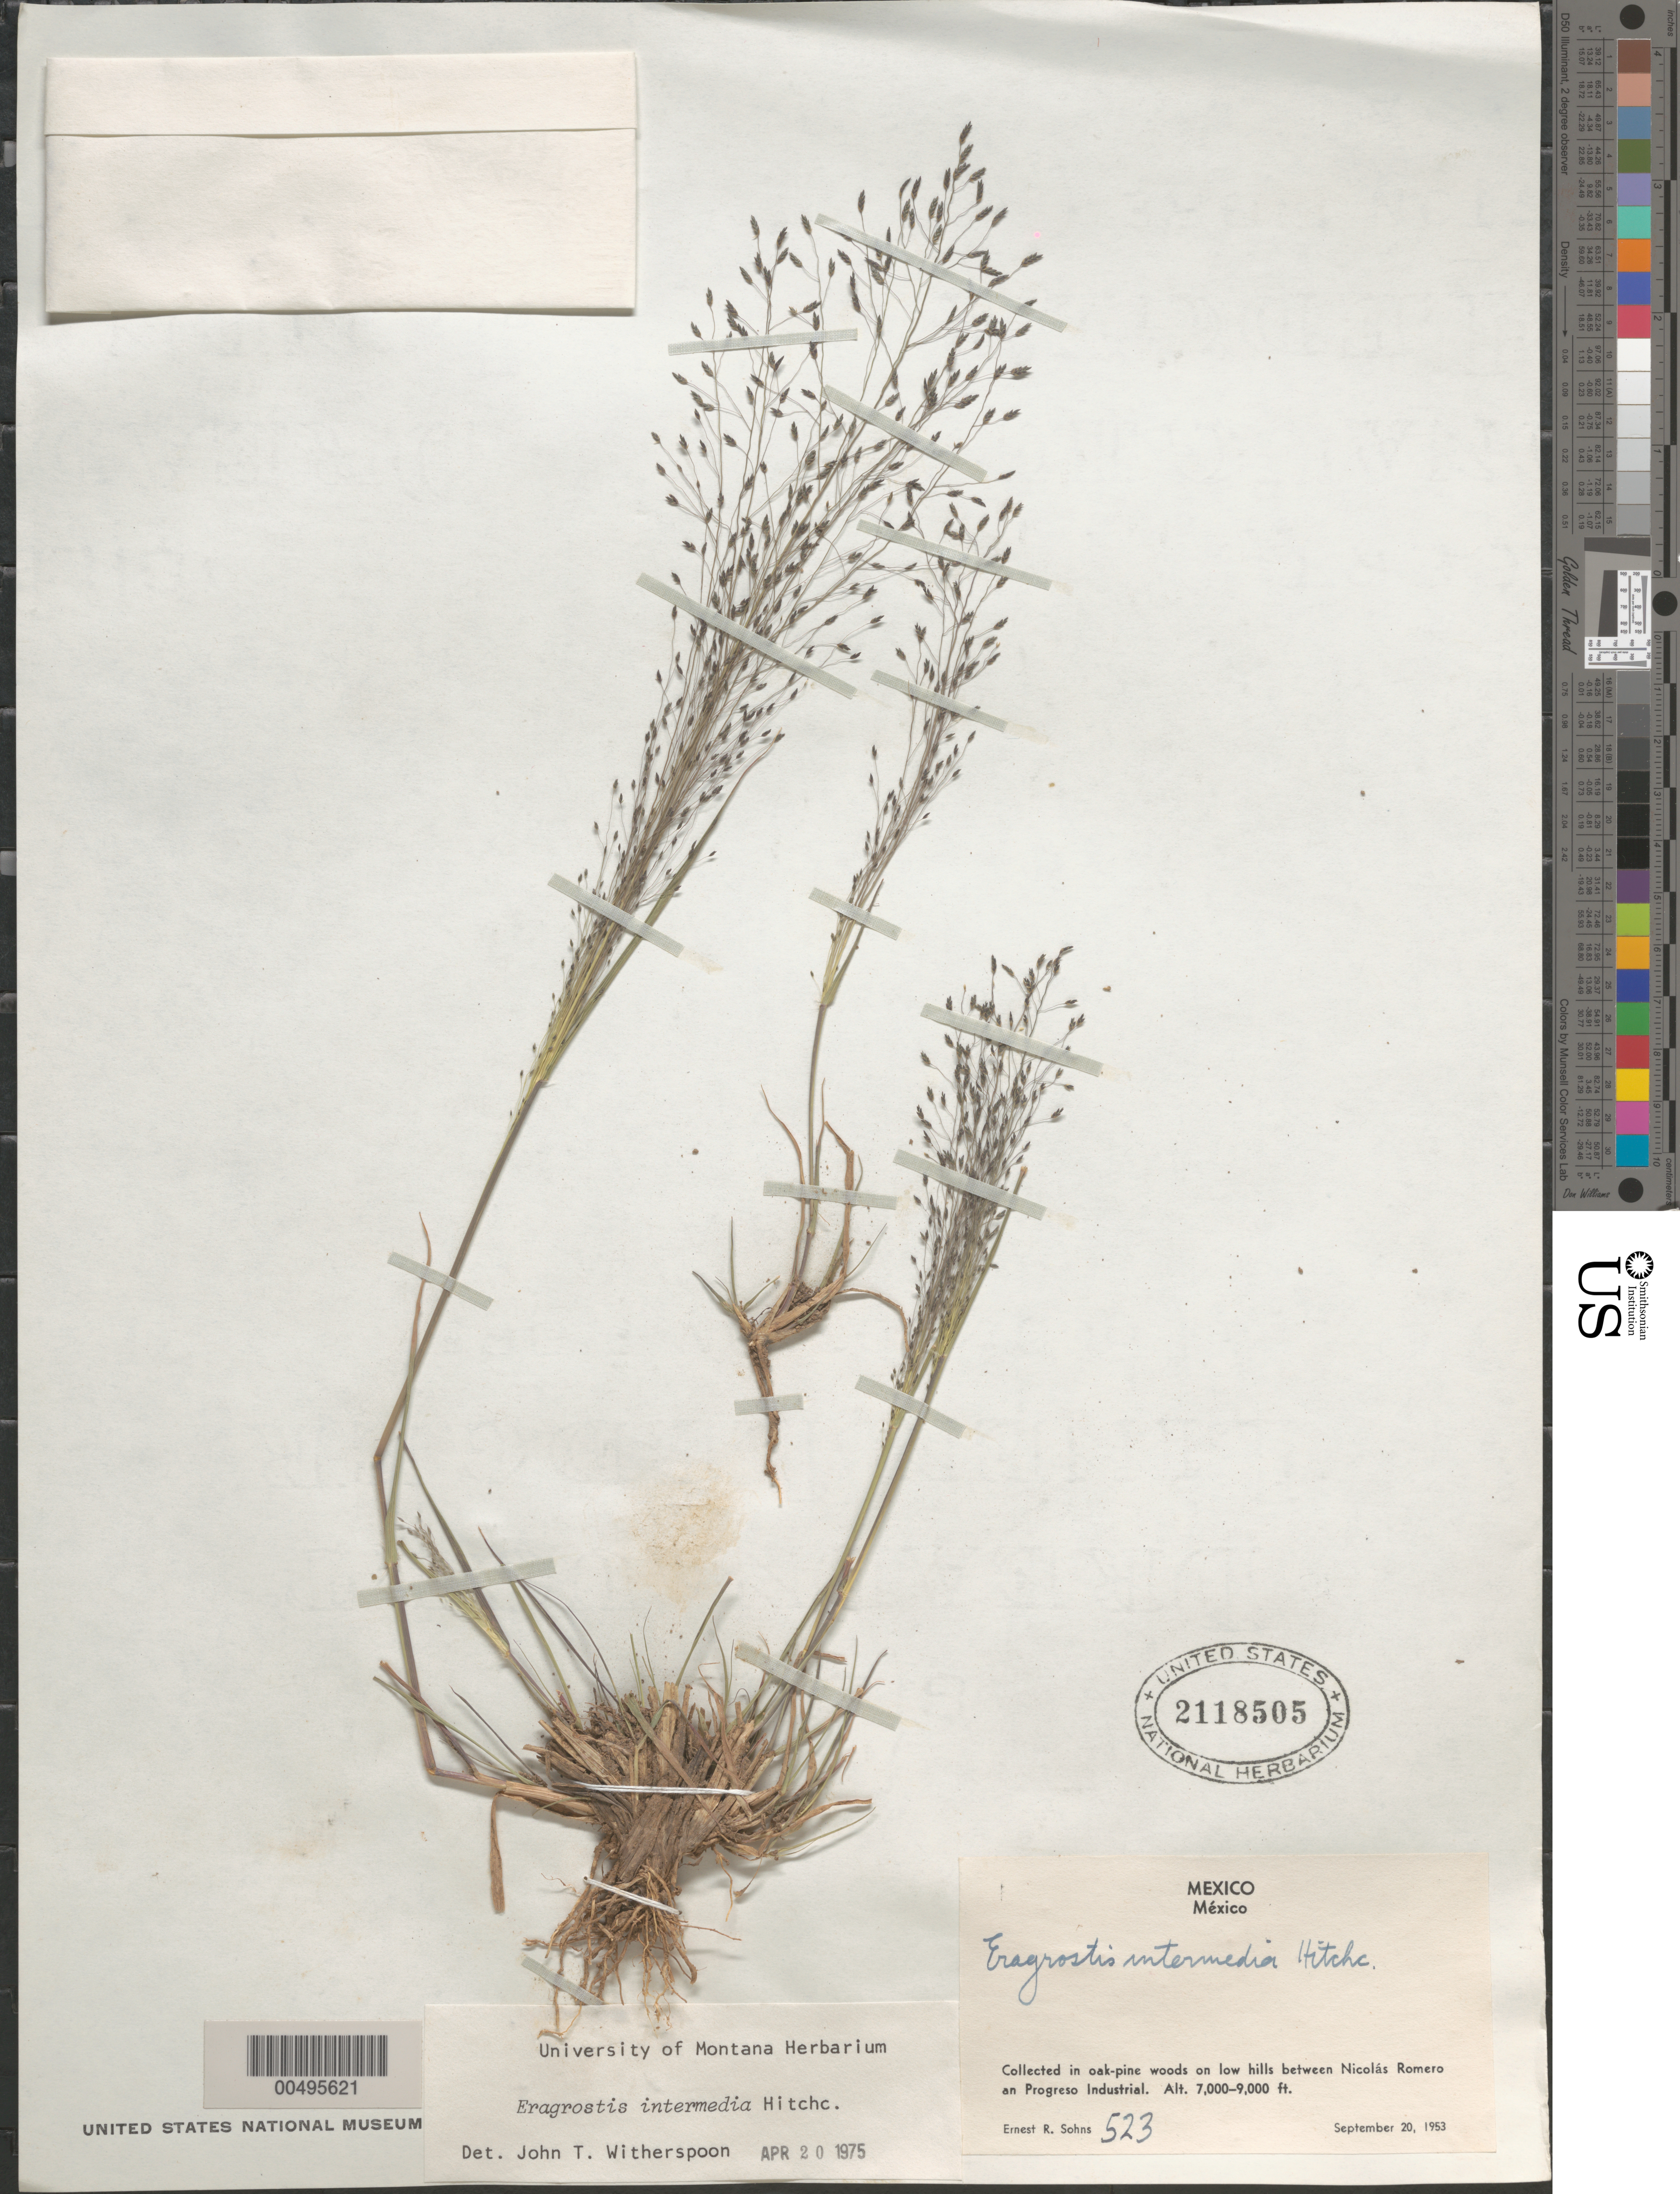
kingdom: Plantae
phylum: Tracheophyta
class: Liliopsida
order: Poales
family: Poaceae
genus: Eragrostis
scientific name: Eragrostis intermedia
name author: Hitchc.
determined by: Witherspoon, John T.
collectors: E. R. Sohns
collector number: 523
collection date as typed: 20 Sep 1953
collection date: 1953-09-20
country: Mexico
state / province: México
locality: Between Nicolás Romero and Progreso Industrial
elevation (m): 2134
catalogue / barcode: US 2118505